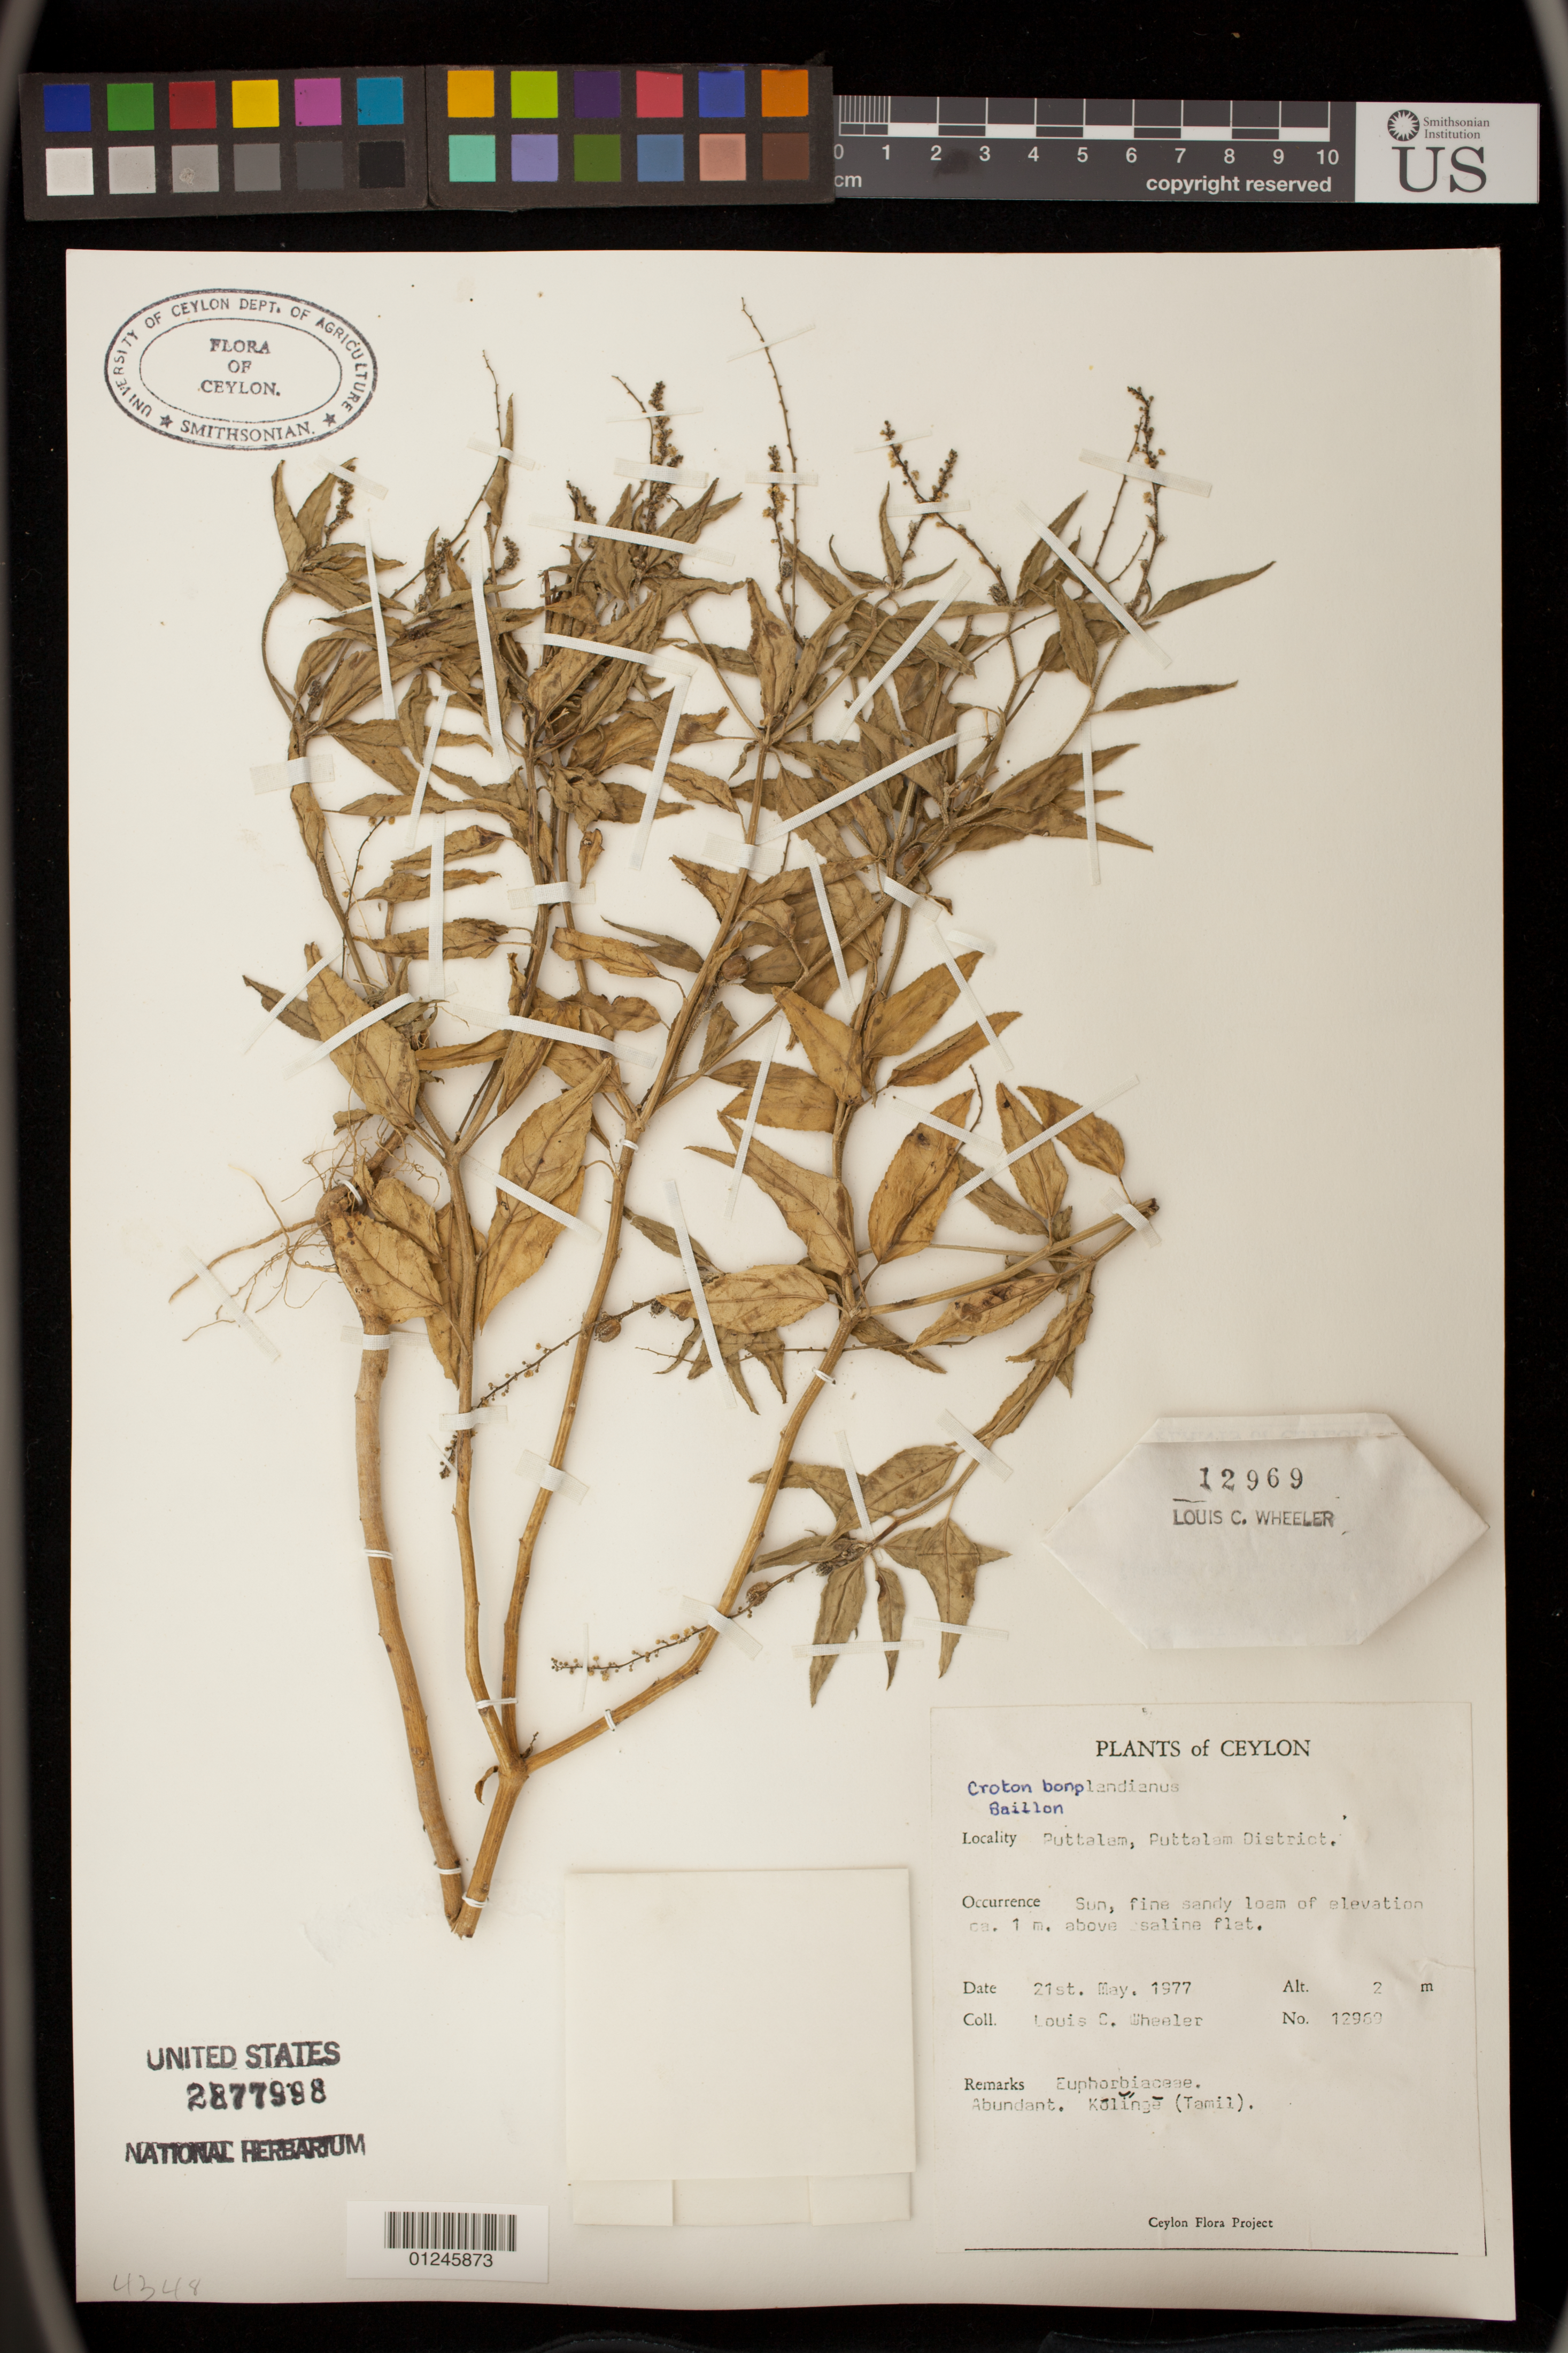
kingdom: Plantae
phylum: Tracheophyta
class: Magnoliopsida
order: Malpighiales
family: Euphorbiaceae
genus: Croton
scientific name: Croton bonplandianus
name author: Baill.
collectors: L. C. Wheeler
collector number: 12969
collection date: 1977-05-21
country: Sri Lanka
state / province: North Western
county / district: Puttalam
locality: Puttalam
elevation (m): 2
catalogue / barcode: US 2877988